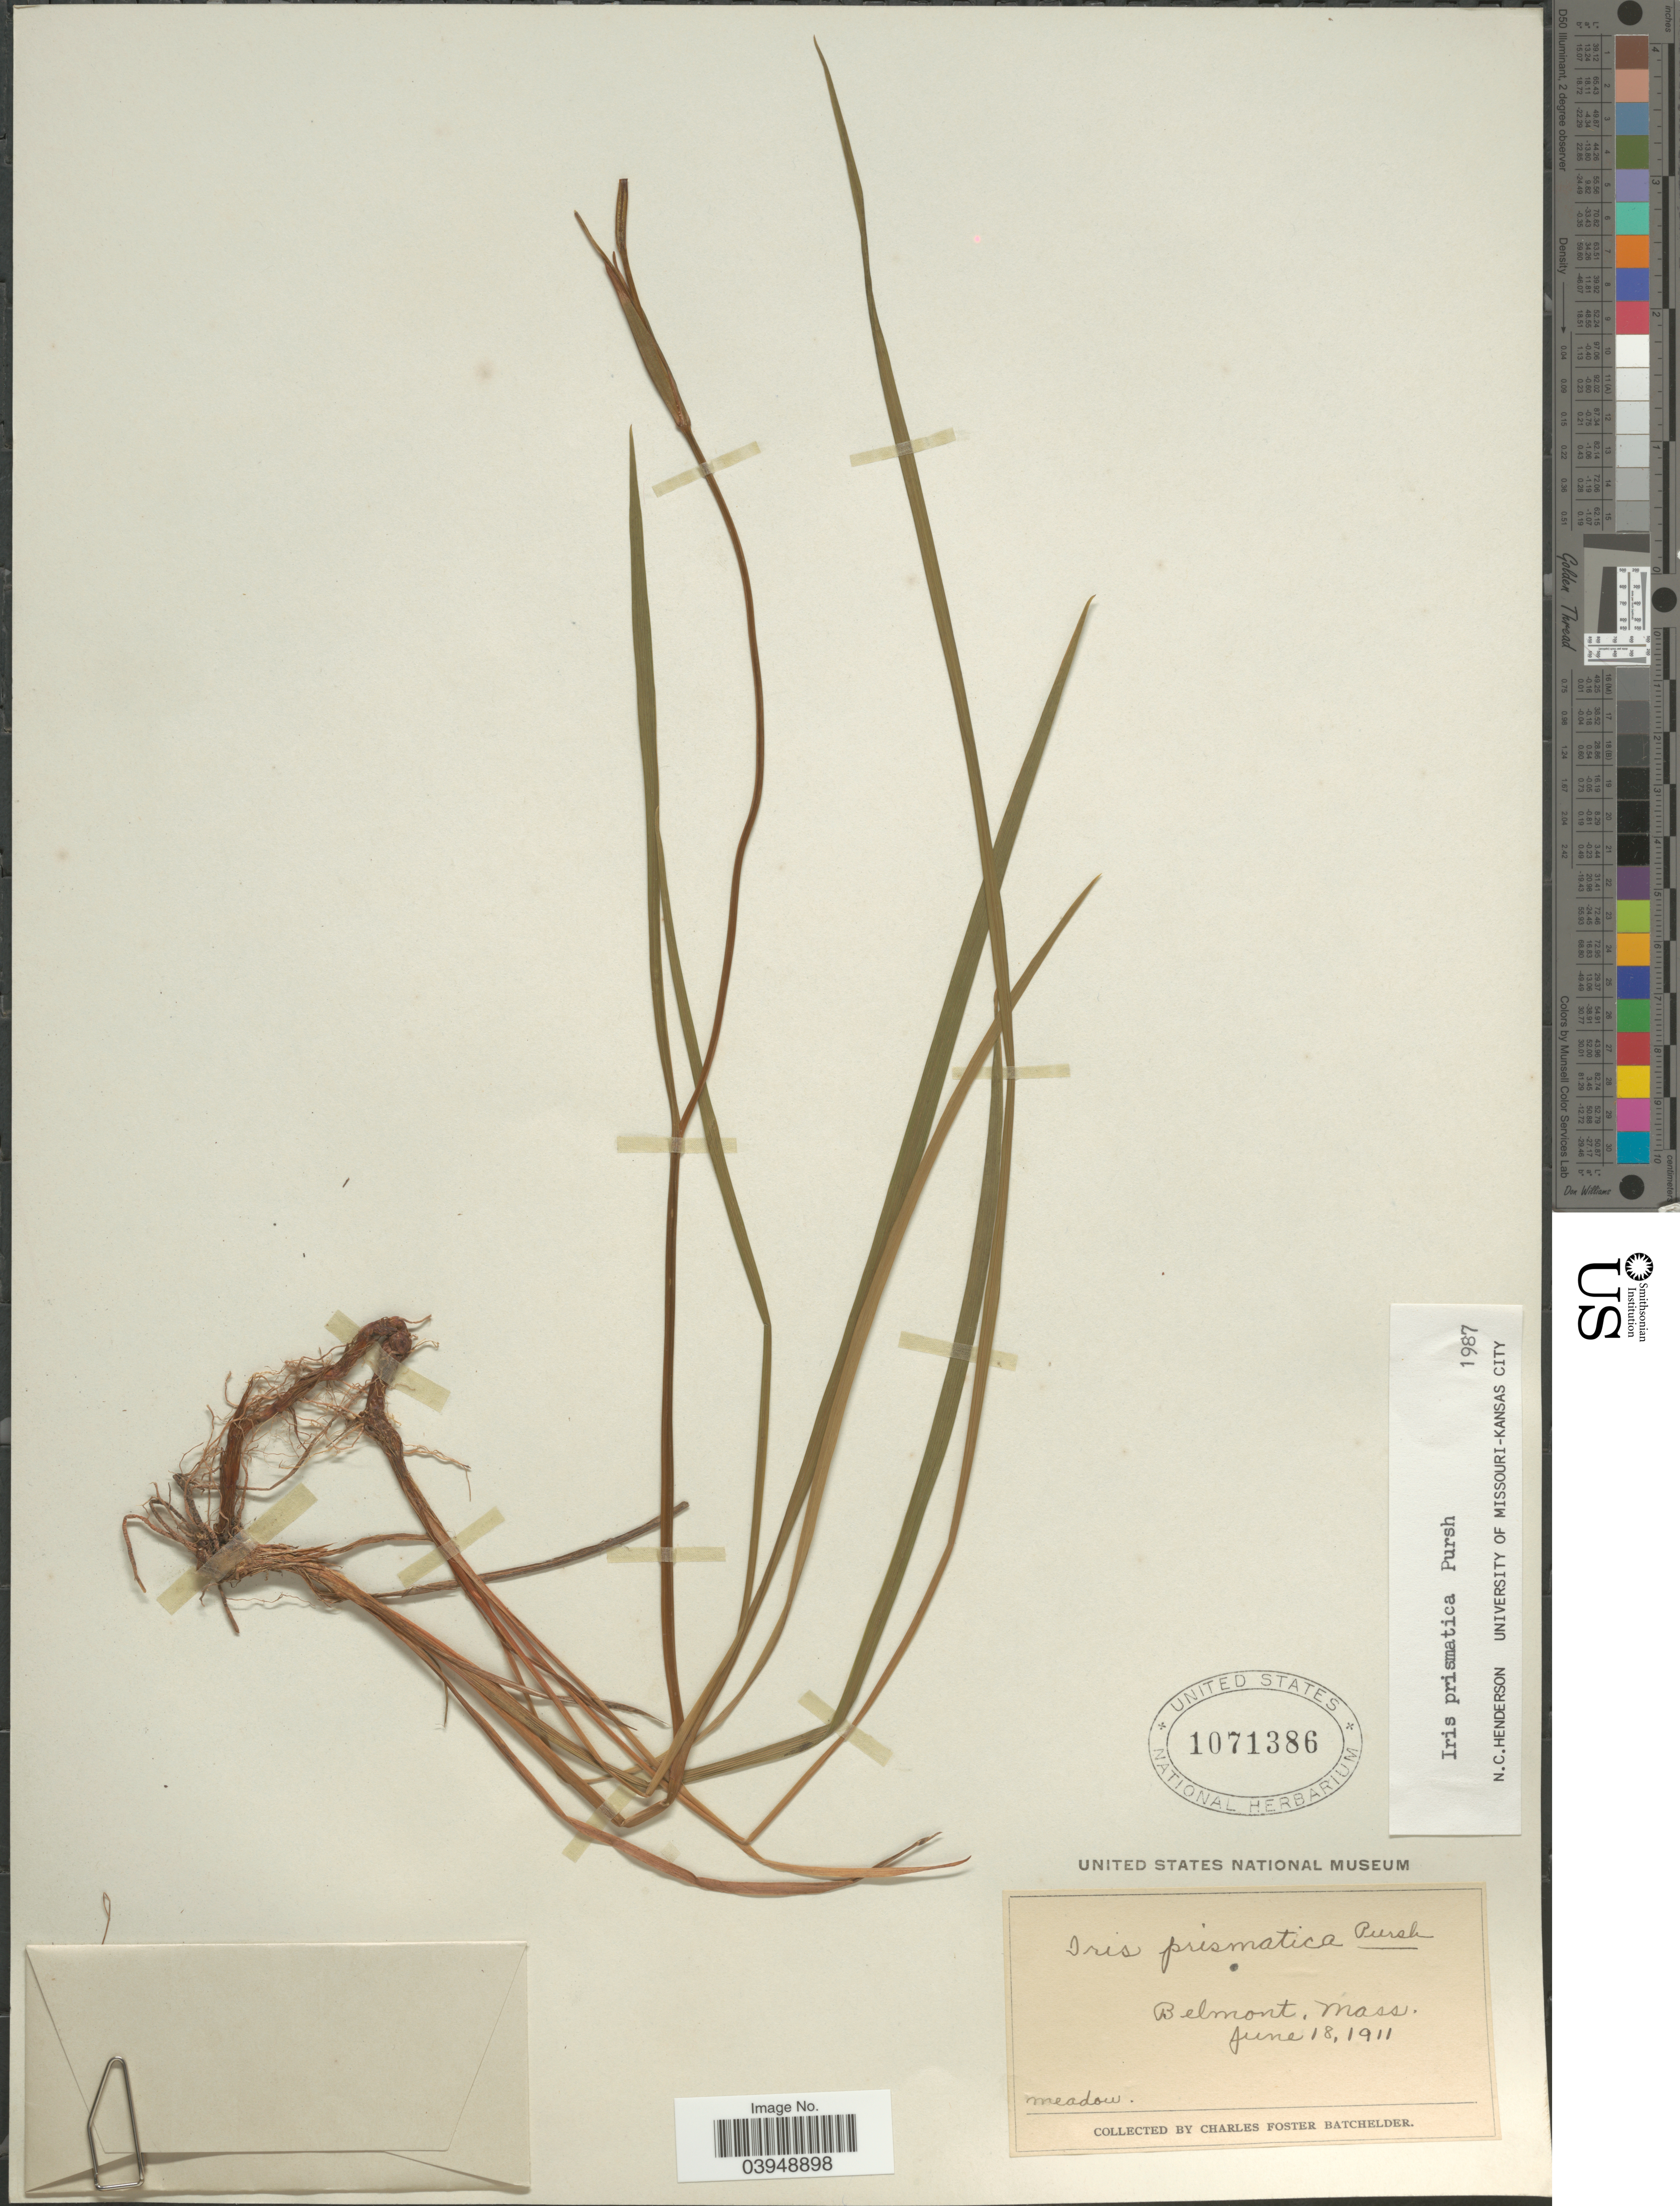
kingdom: Plantae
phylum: Tracheophyta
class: Liliopsida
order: Asparagales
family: Iridaceae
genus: Iris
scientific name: Iris prismatica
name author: Pursh ex Ker Gawl.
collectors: C. Batchelder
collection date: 1911-06-18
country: United States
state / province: Massachusetts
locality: Belmont.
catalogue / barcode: US 1071386